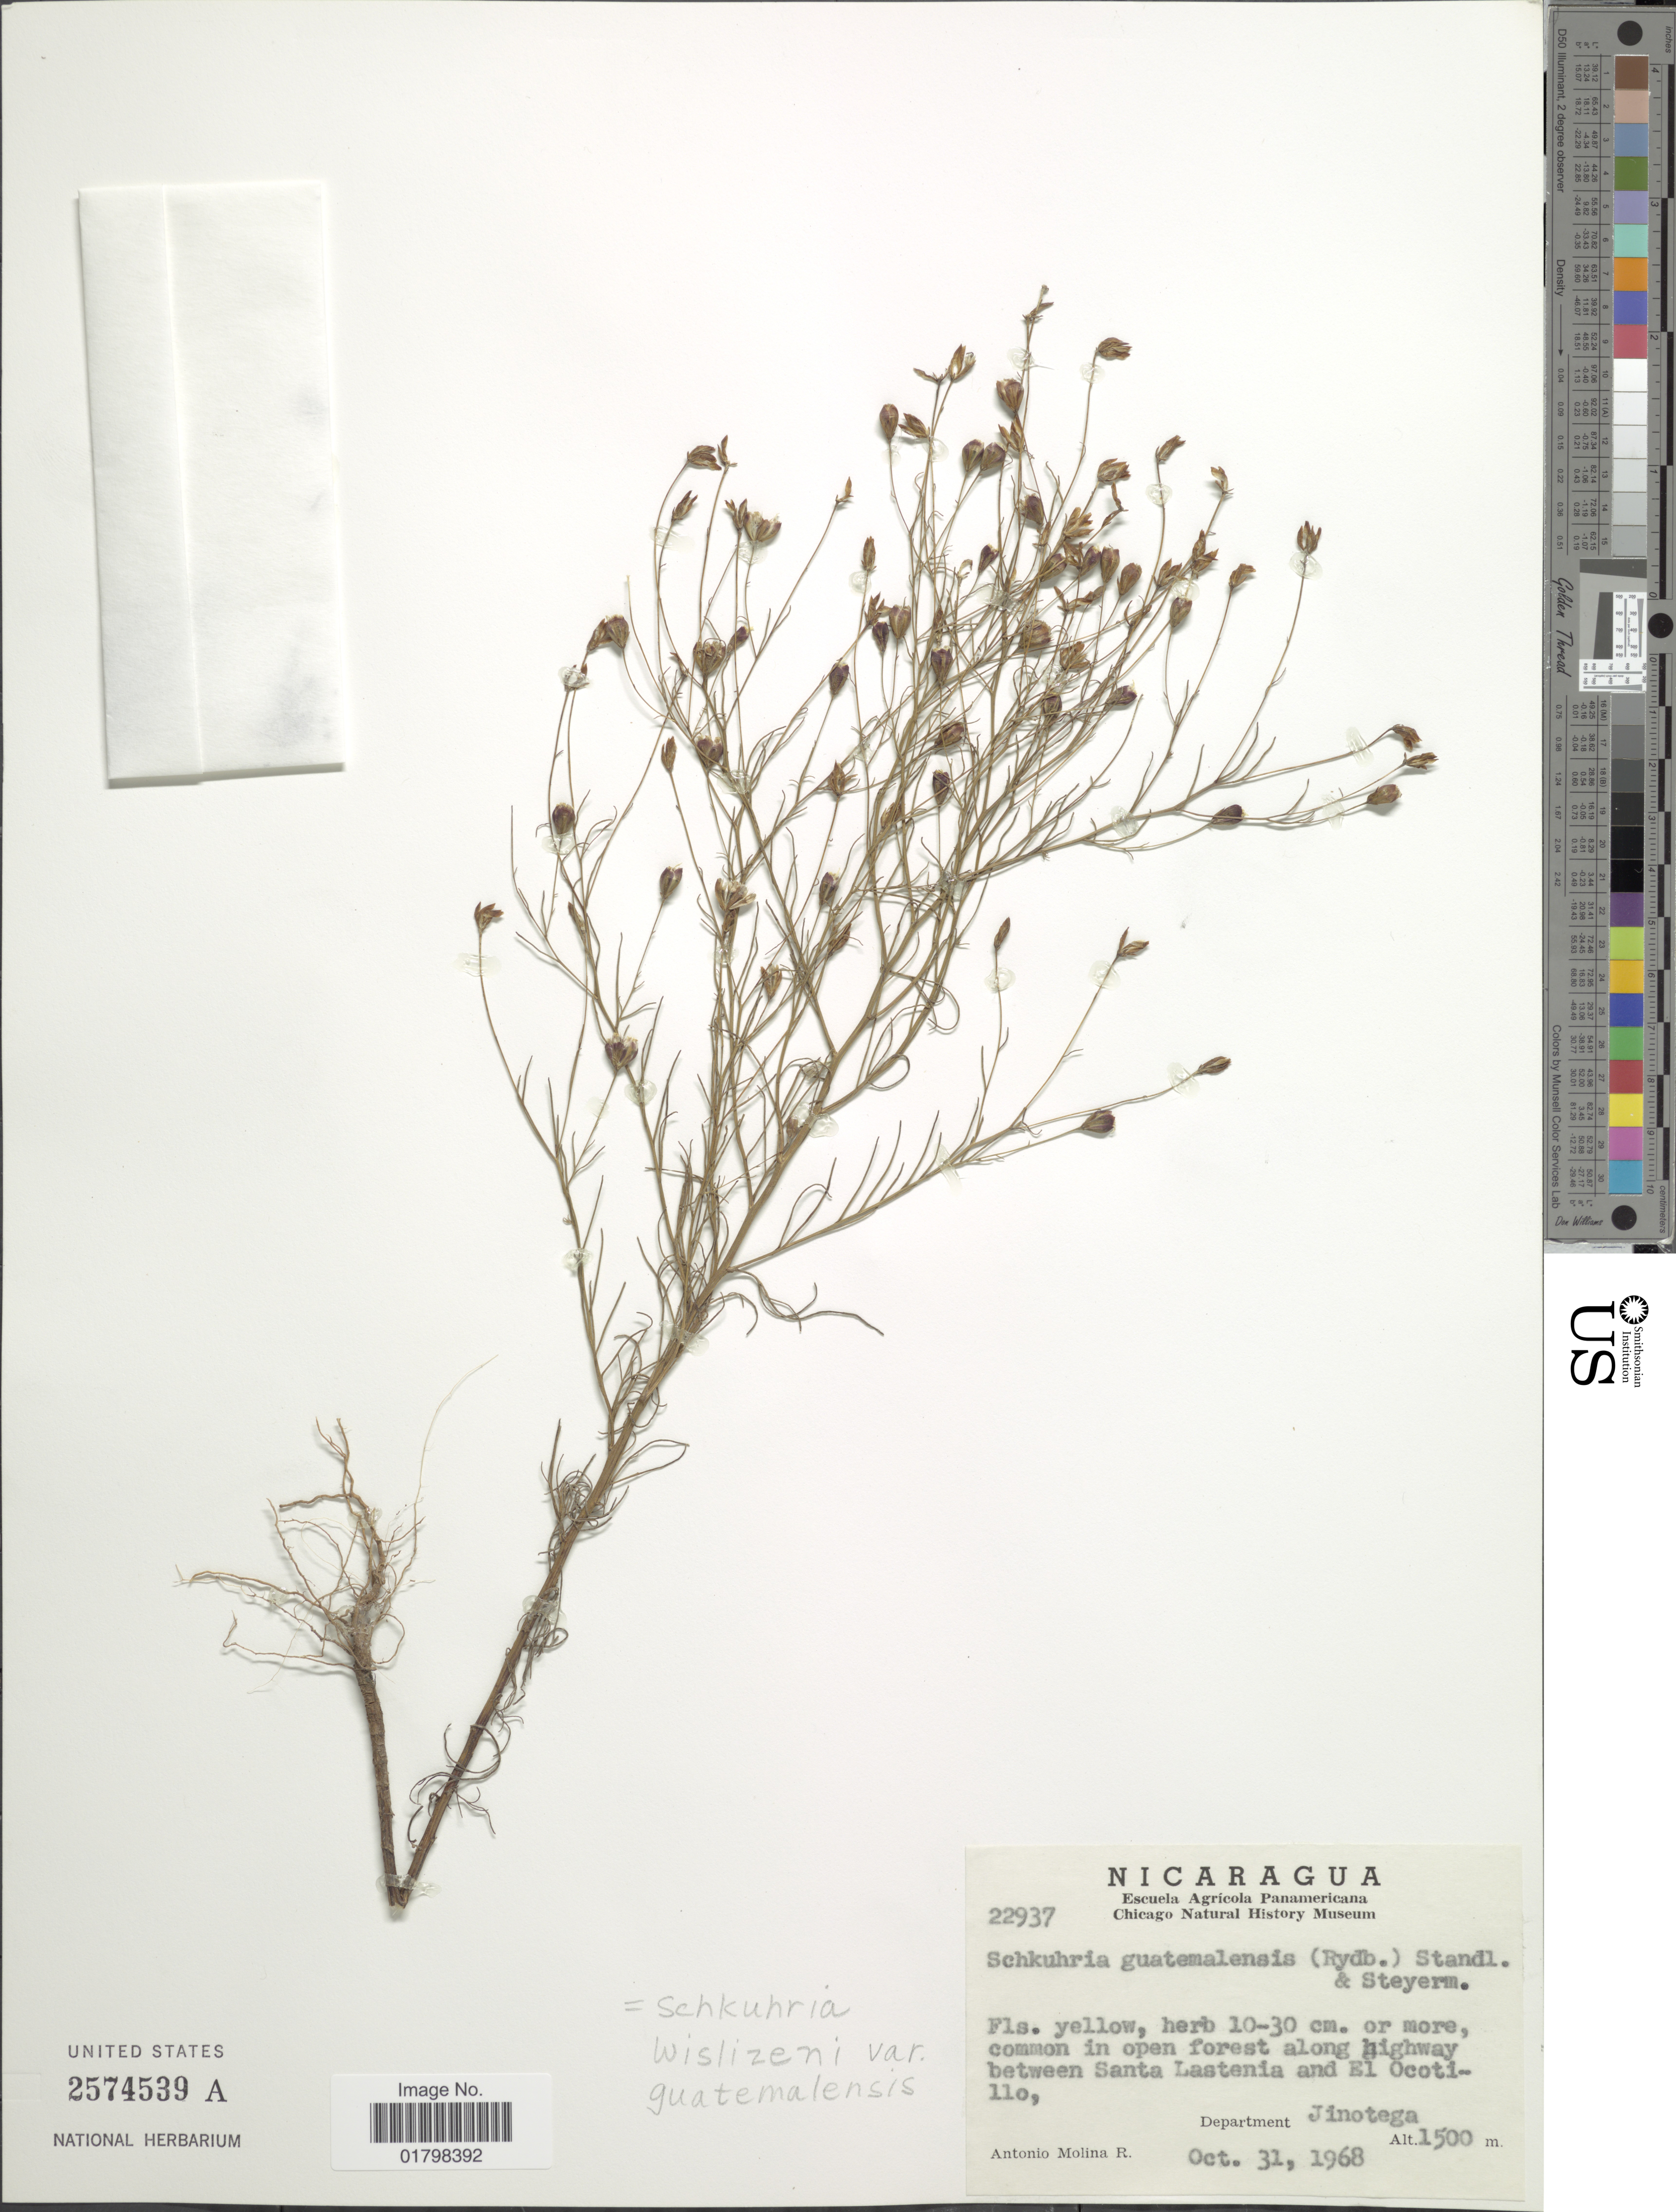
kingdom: Plantae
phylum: Tracheophyta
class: Magnoliopsida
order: Asterales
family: Asteraceae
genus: Schkuhria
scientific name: Schkuhria wislizeni var. guatemalensis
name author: (Rydb.) S.F. Blake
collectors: A. Molina R.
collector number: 22937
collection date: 1968-10-31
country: Nicaragua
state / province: Jinotega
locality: Common in open forest along highway between Santa Lastenia and El Ocotillo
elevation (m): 1500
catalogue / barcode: US 2574539A